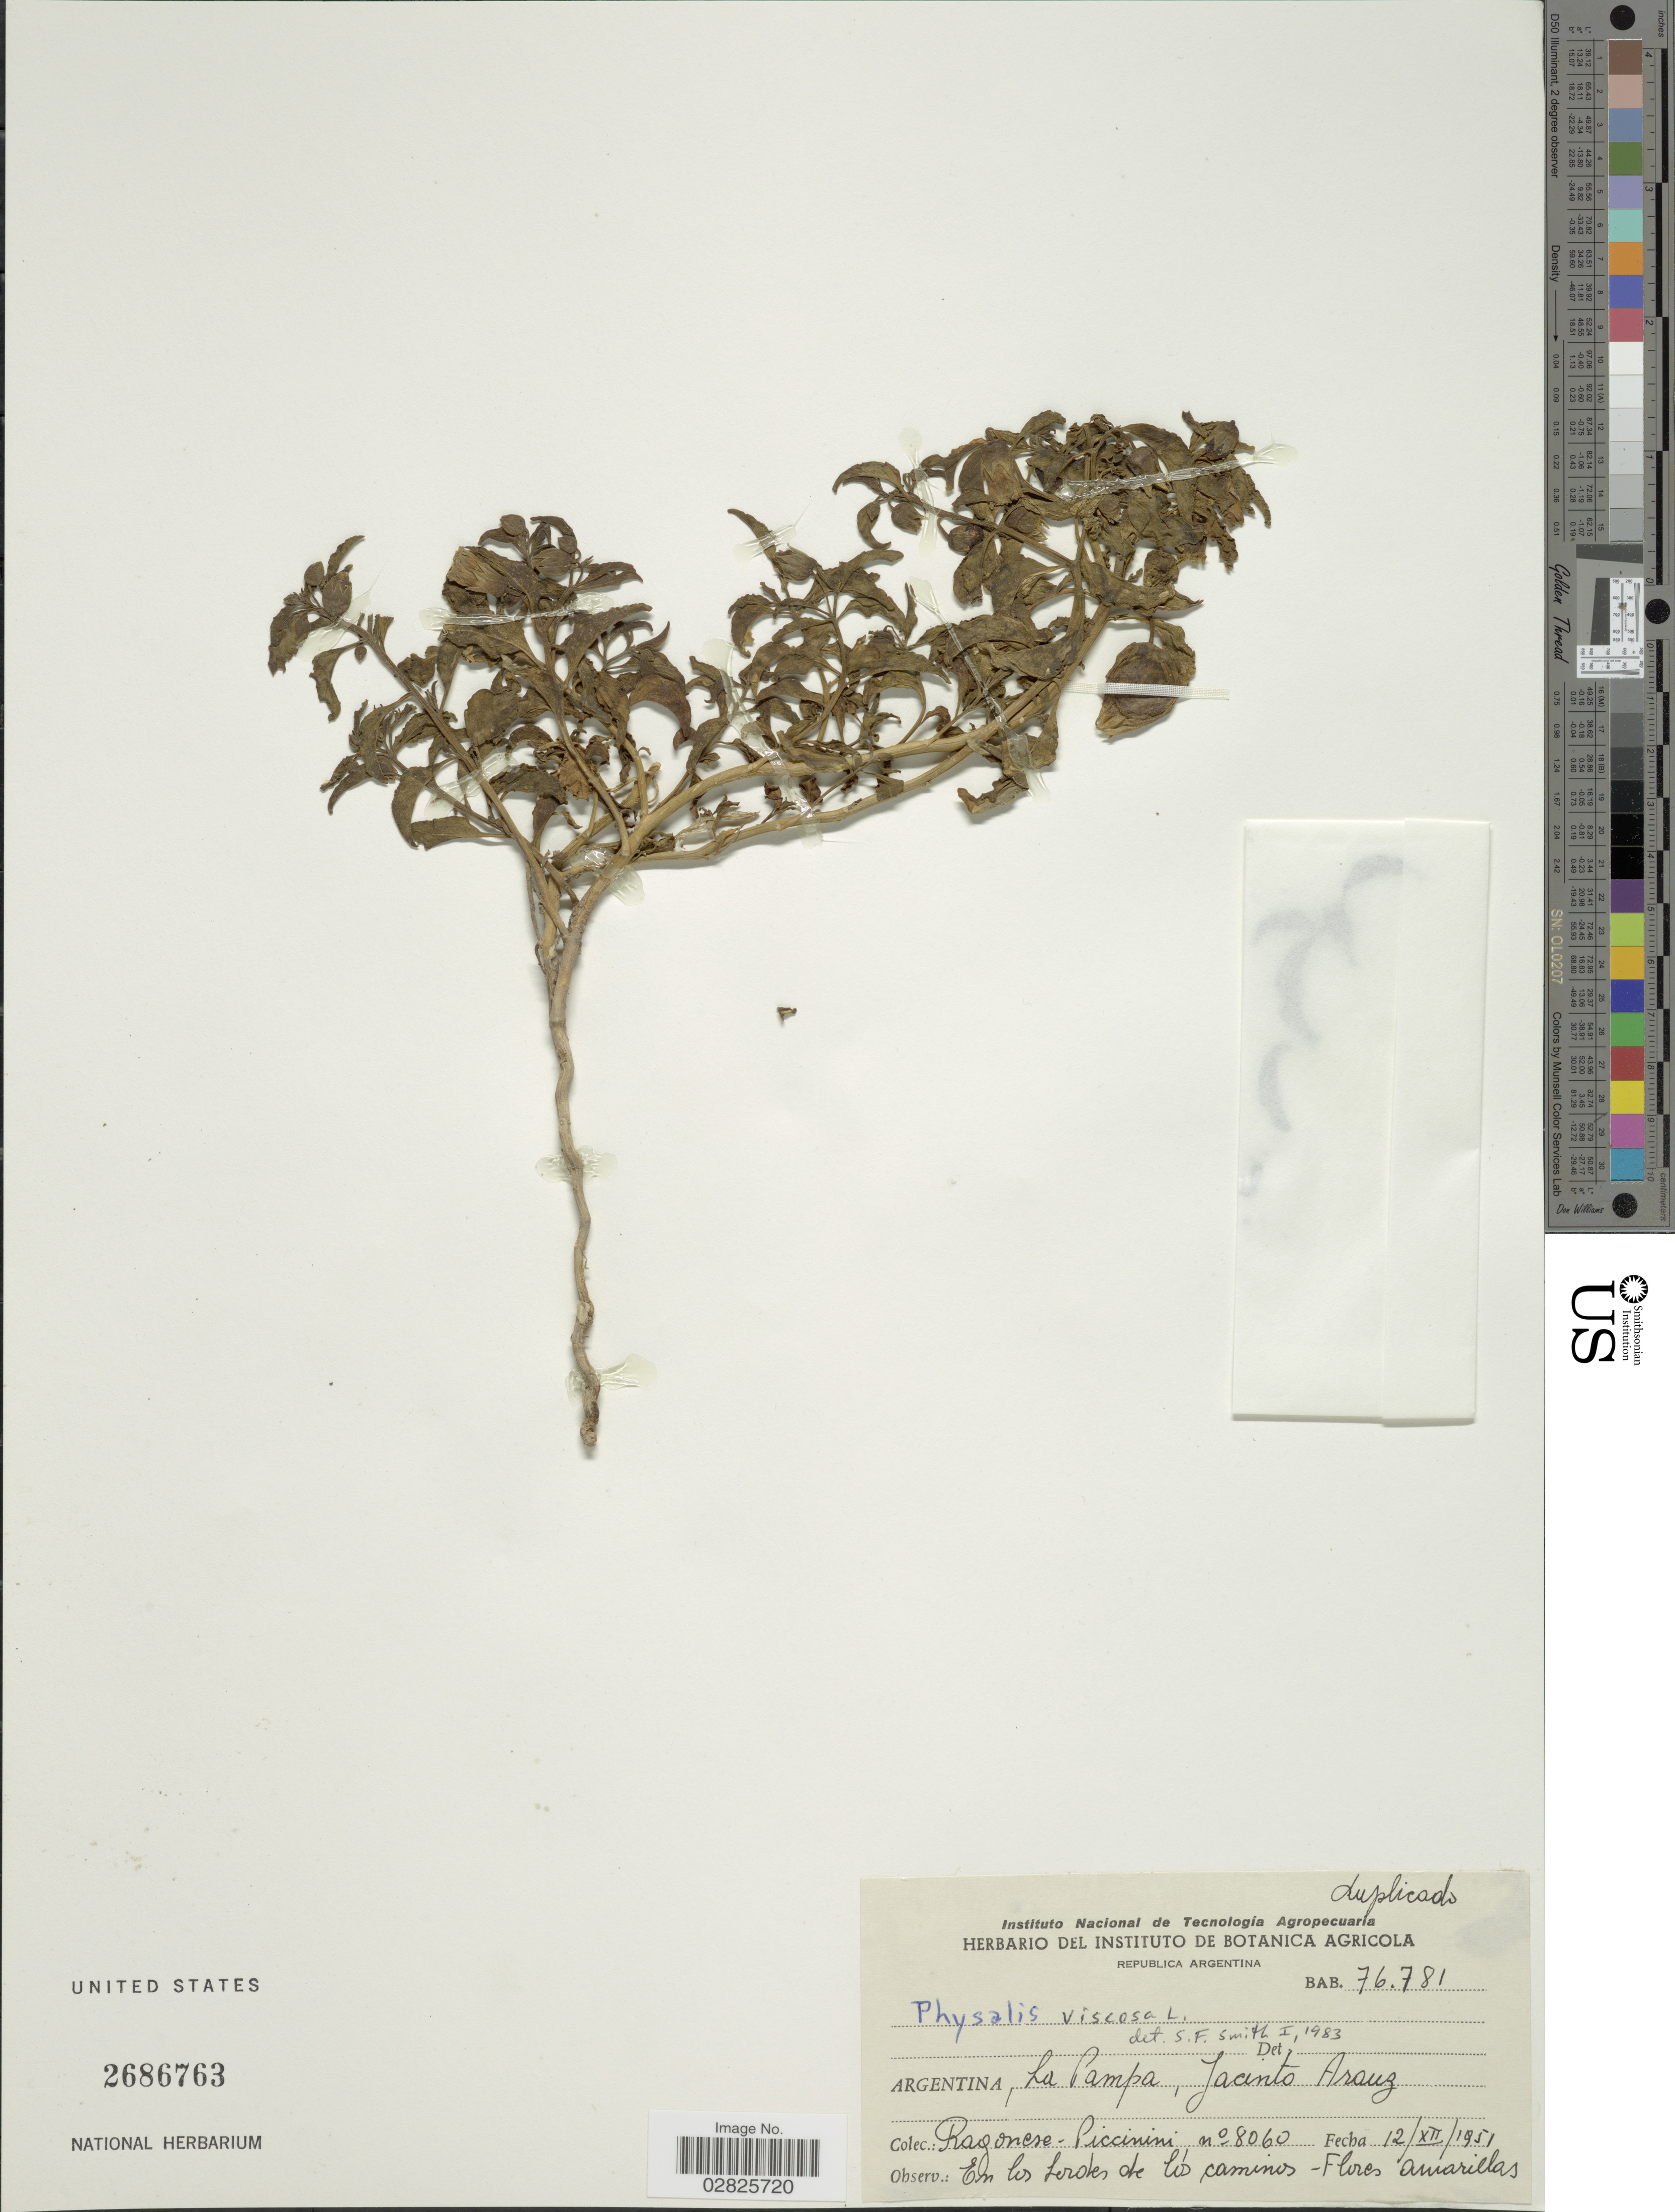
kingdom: Plantae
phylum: Tracheophyta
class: Magnoliopsida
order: Solanales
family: Solanaceae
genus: Physalis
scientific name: Physalis viscosa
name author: L.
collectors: Ragonese, -- & Piccinini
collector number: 8060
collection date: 1951-12-12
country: Argentina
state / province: La Pampa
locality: Jacinto Arauz.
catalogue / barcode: US 2686763